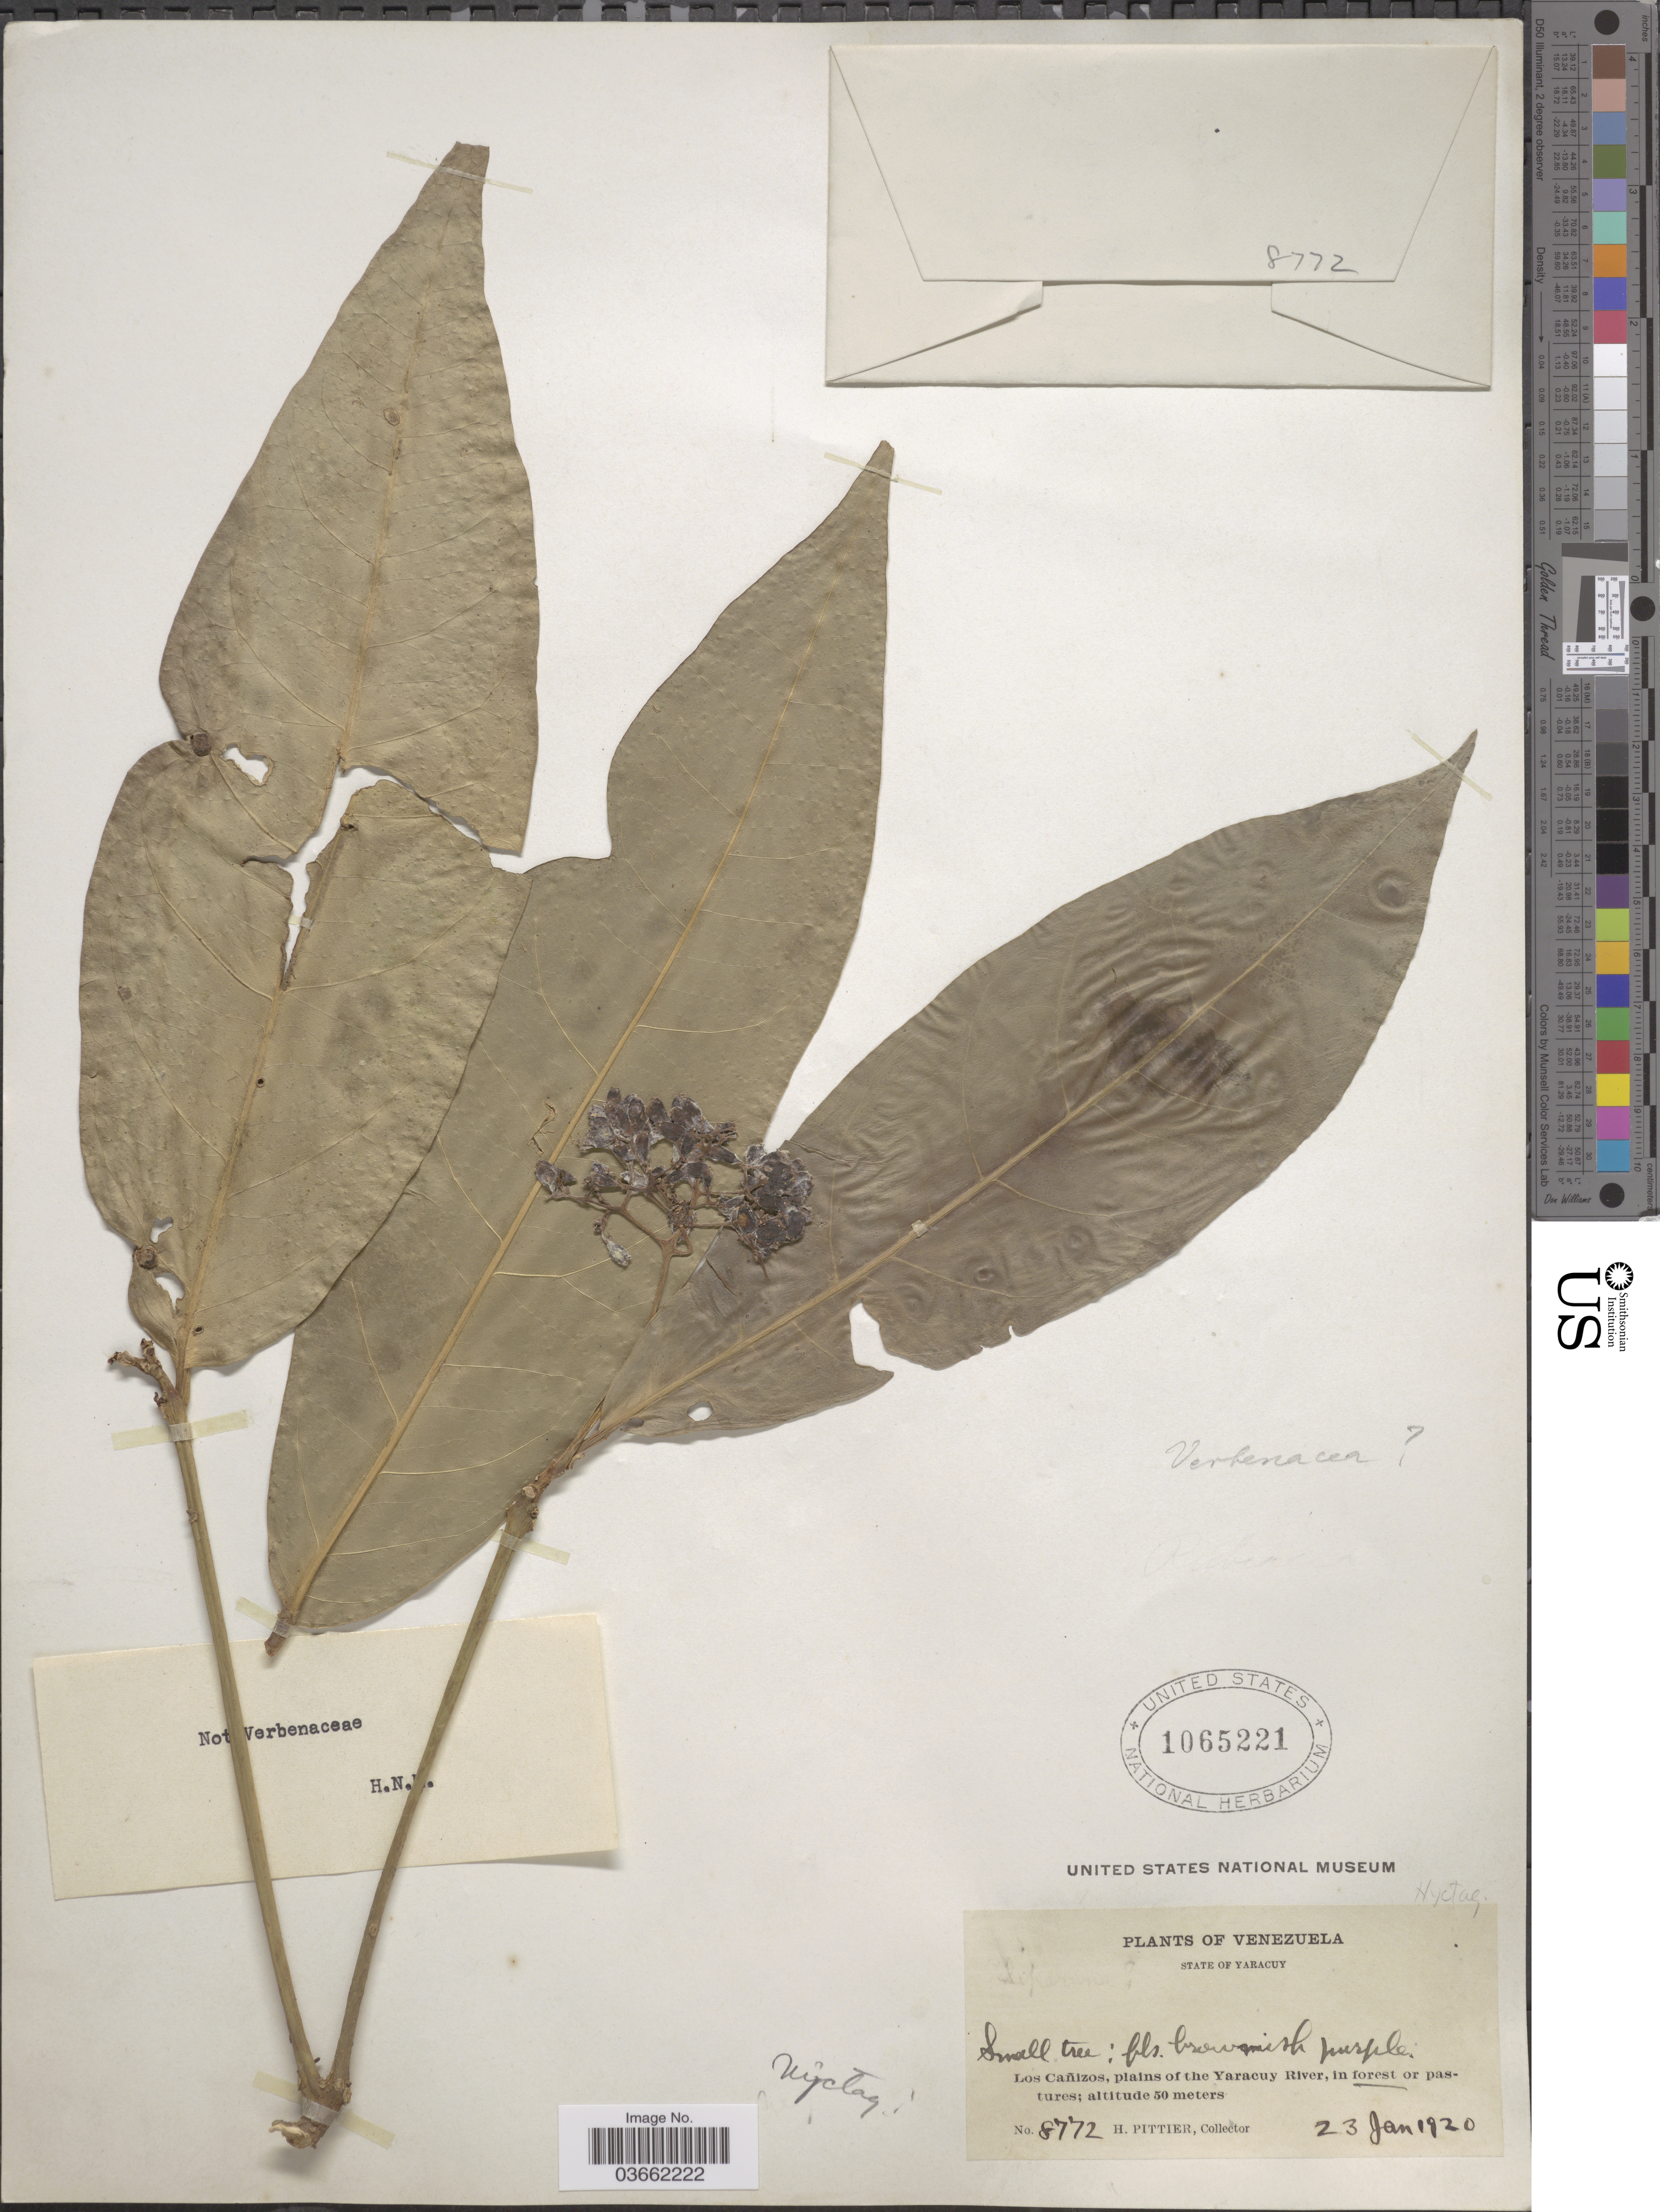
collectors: H. F. Pittier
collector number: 8772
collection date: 1920-01-23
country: Venezuela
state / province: Yaracuy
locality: Los Cañizos, plains of the Yaracuy River.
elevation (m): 50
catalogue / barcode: US 1065221